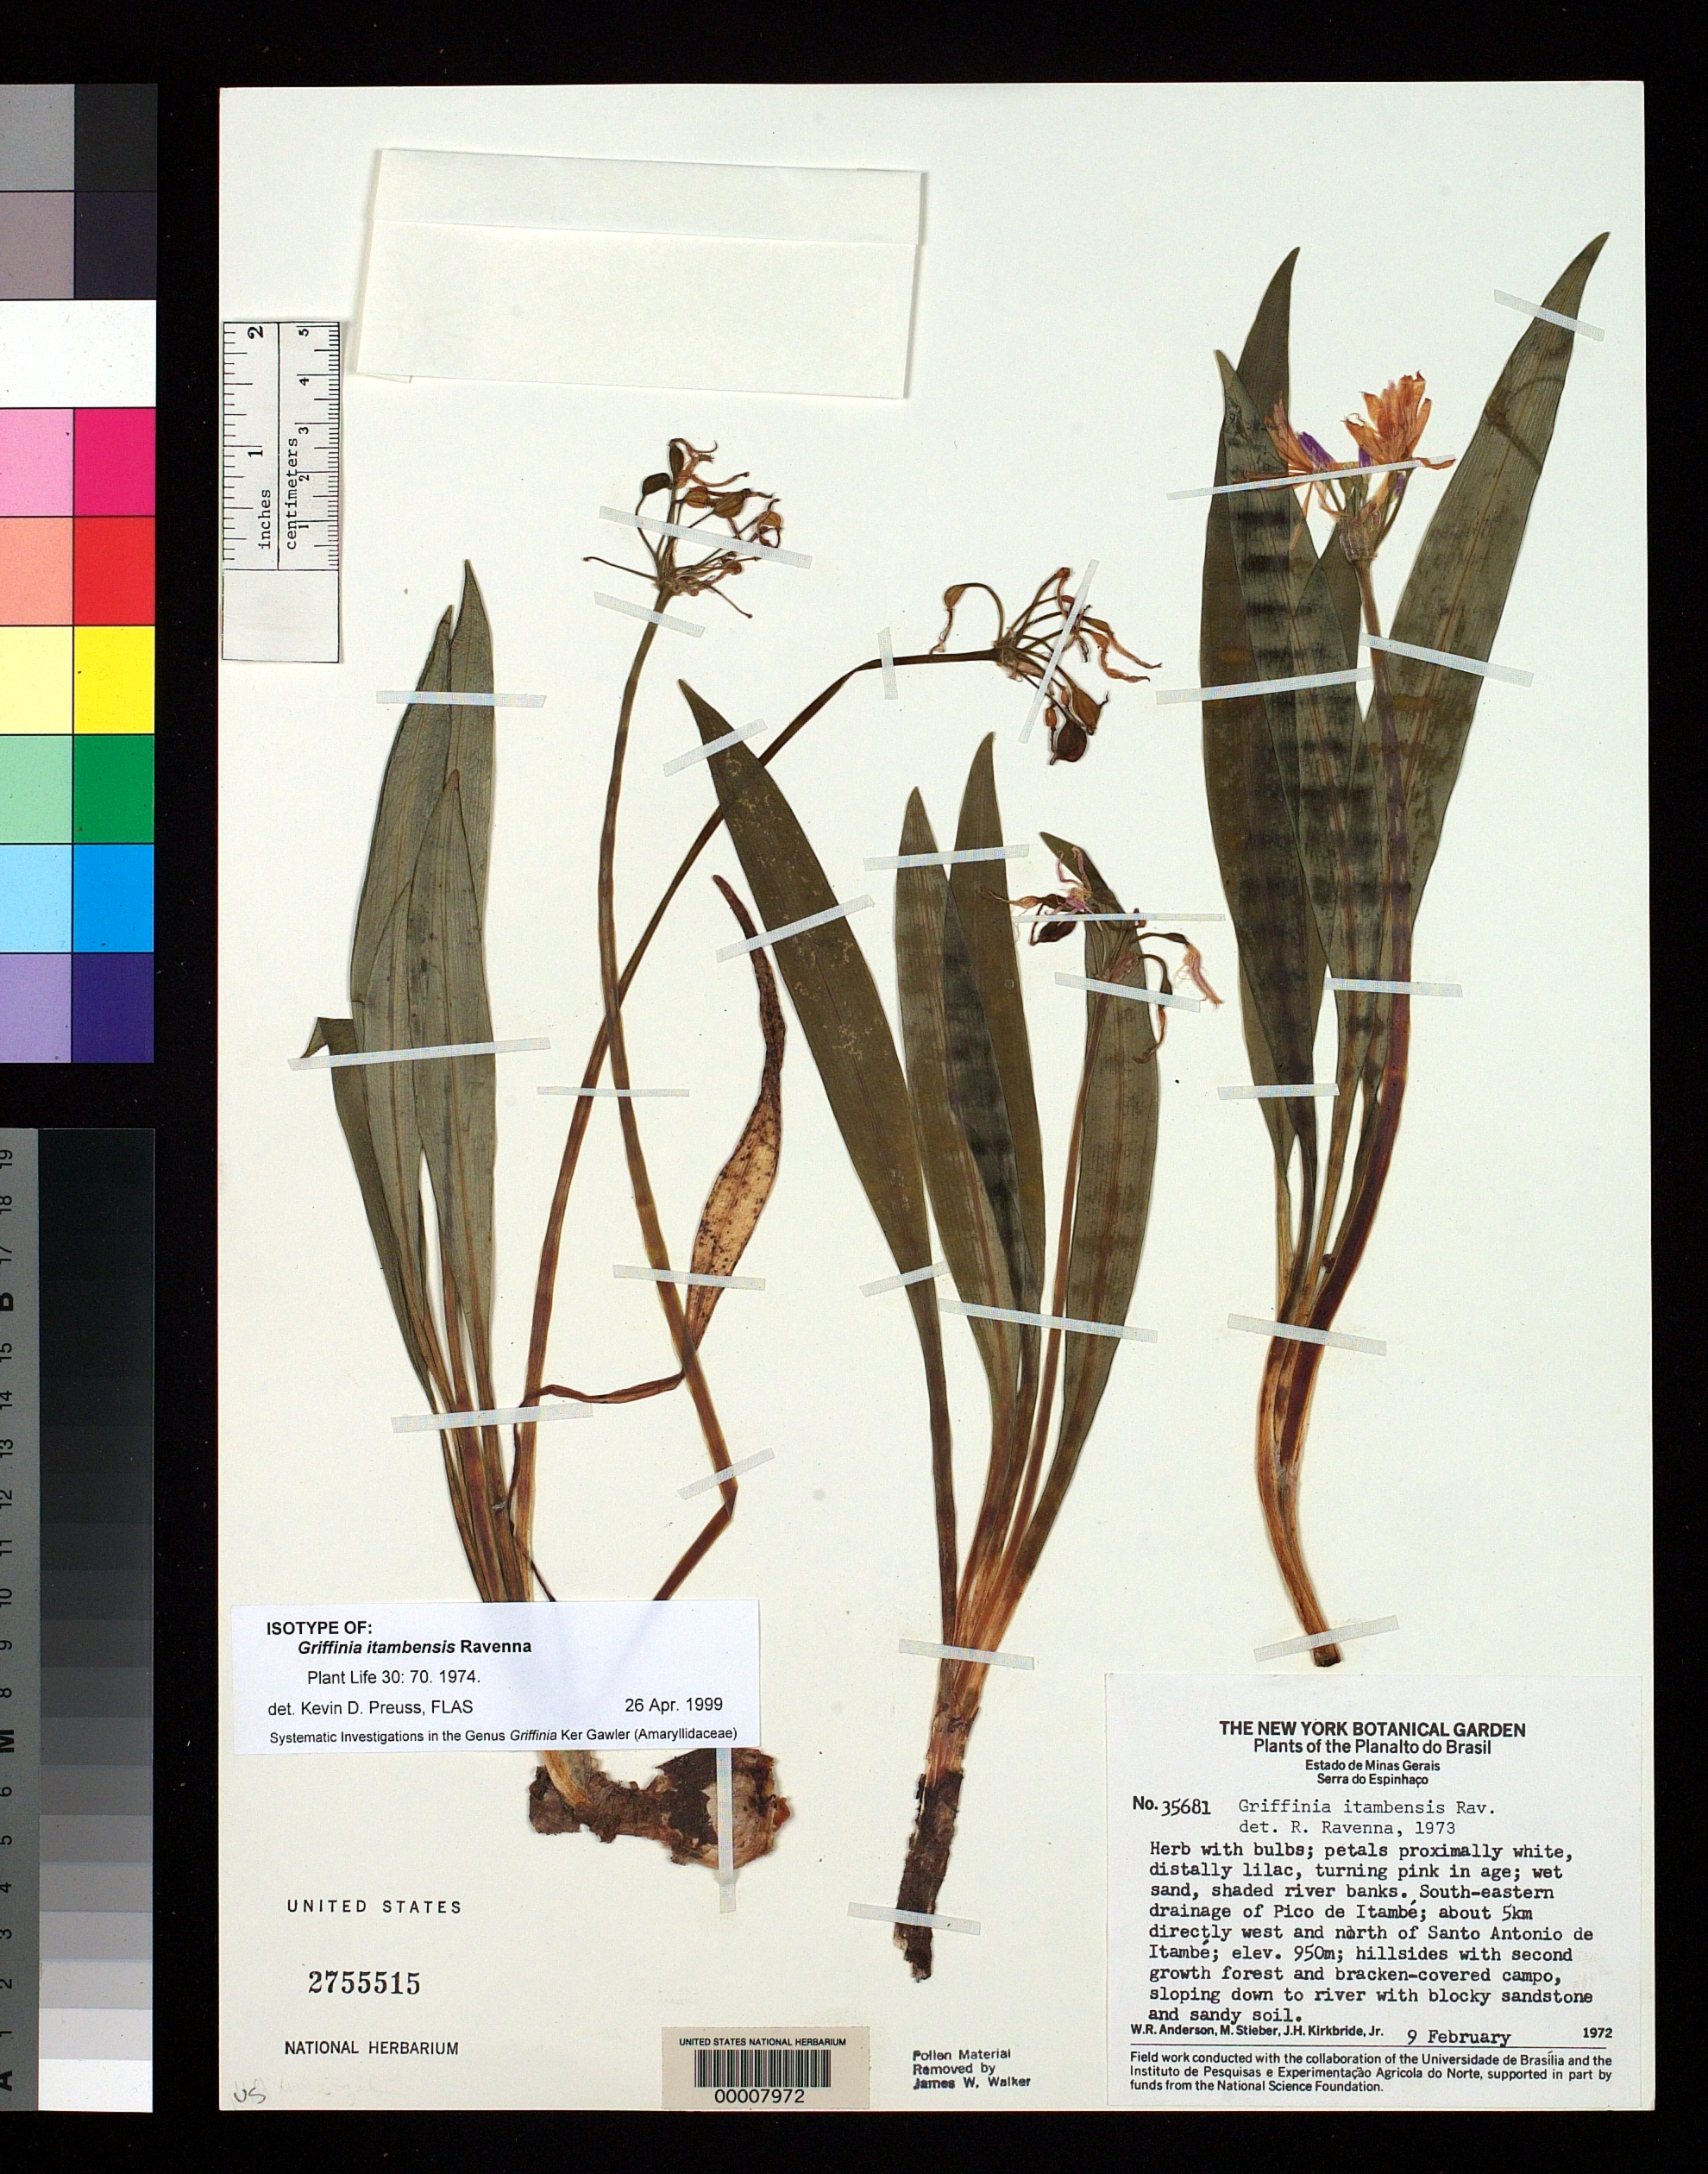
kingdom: Plantae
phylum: Tracheophyta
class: Liliopsida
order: Asparagales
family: Amaryllidaceae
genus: Griffinia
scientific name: Griffinia itambensis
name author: Ravenna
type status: Isotype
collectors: W. R. Anderson, M. T. Stieber & J. H. Kirkbride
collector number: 35681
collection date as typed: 09 Feb 1972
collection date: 1972-02-09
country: Brazil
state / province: Minas Gerais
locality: About 5 km directly W and N of Santo Antonio de Itambe, SE drainage of Pico de Itambe.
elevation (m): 950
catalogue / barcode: US 2755515